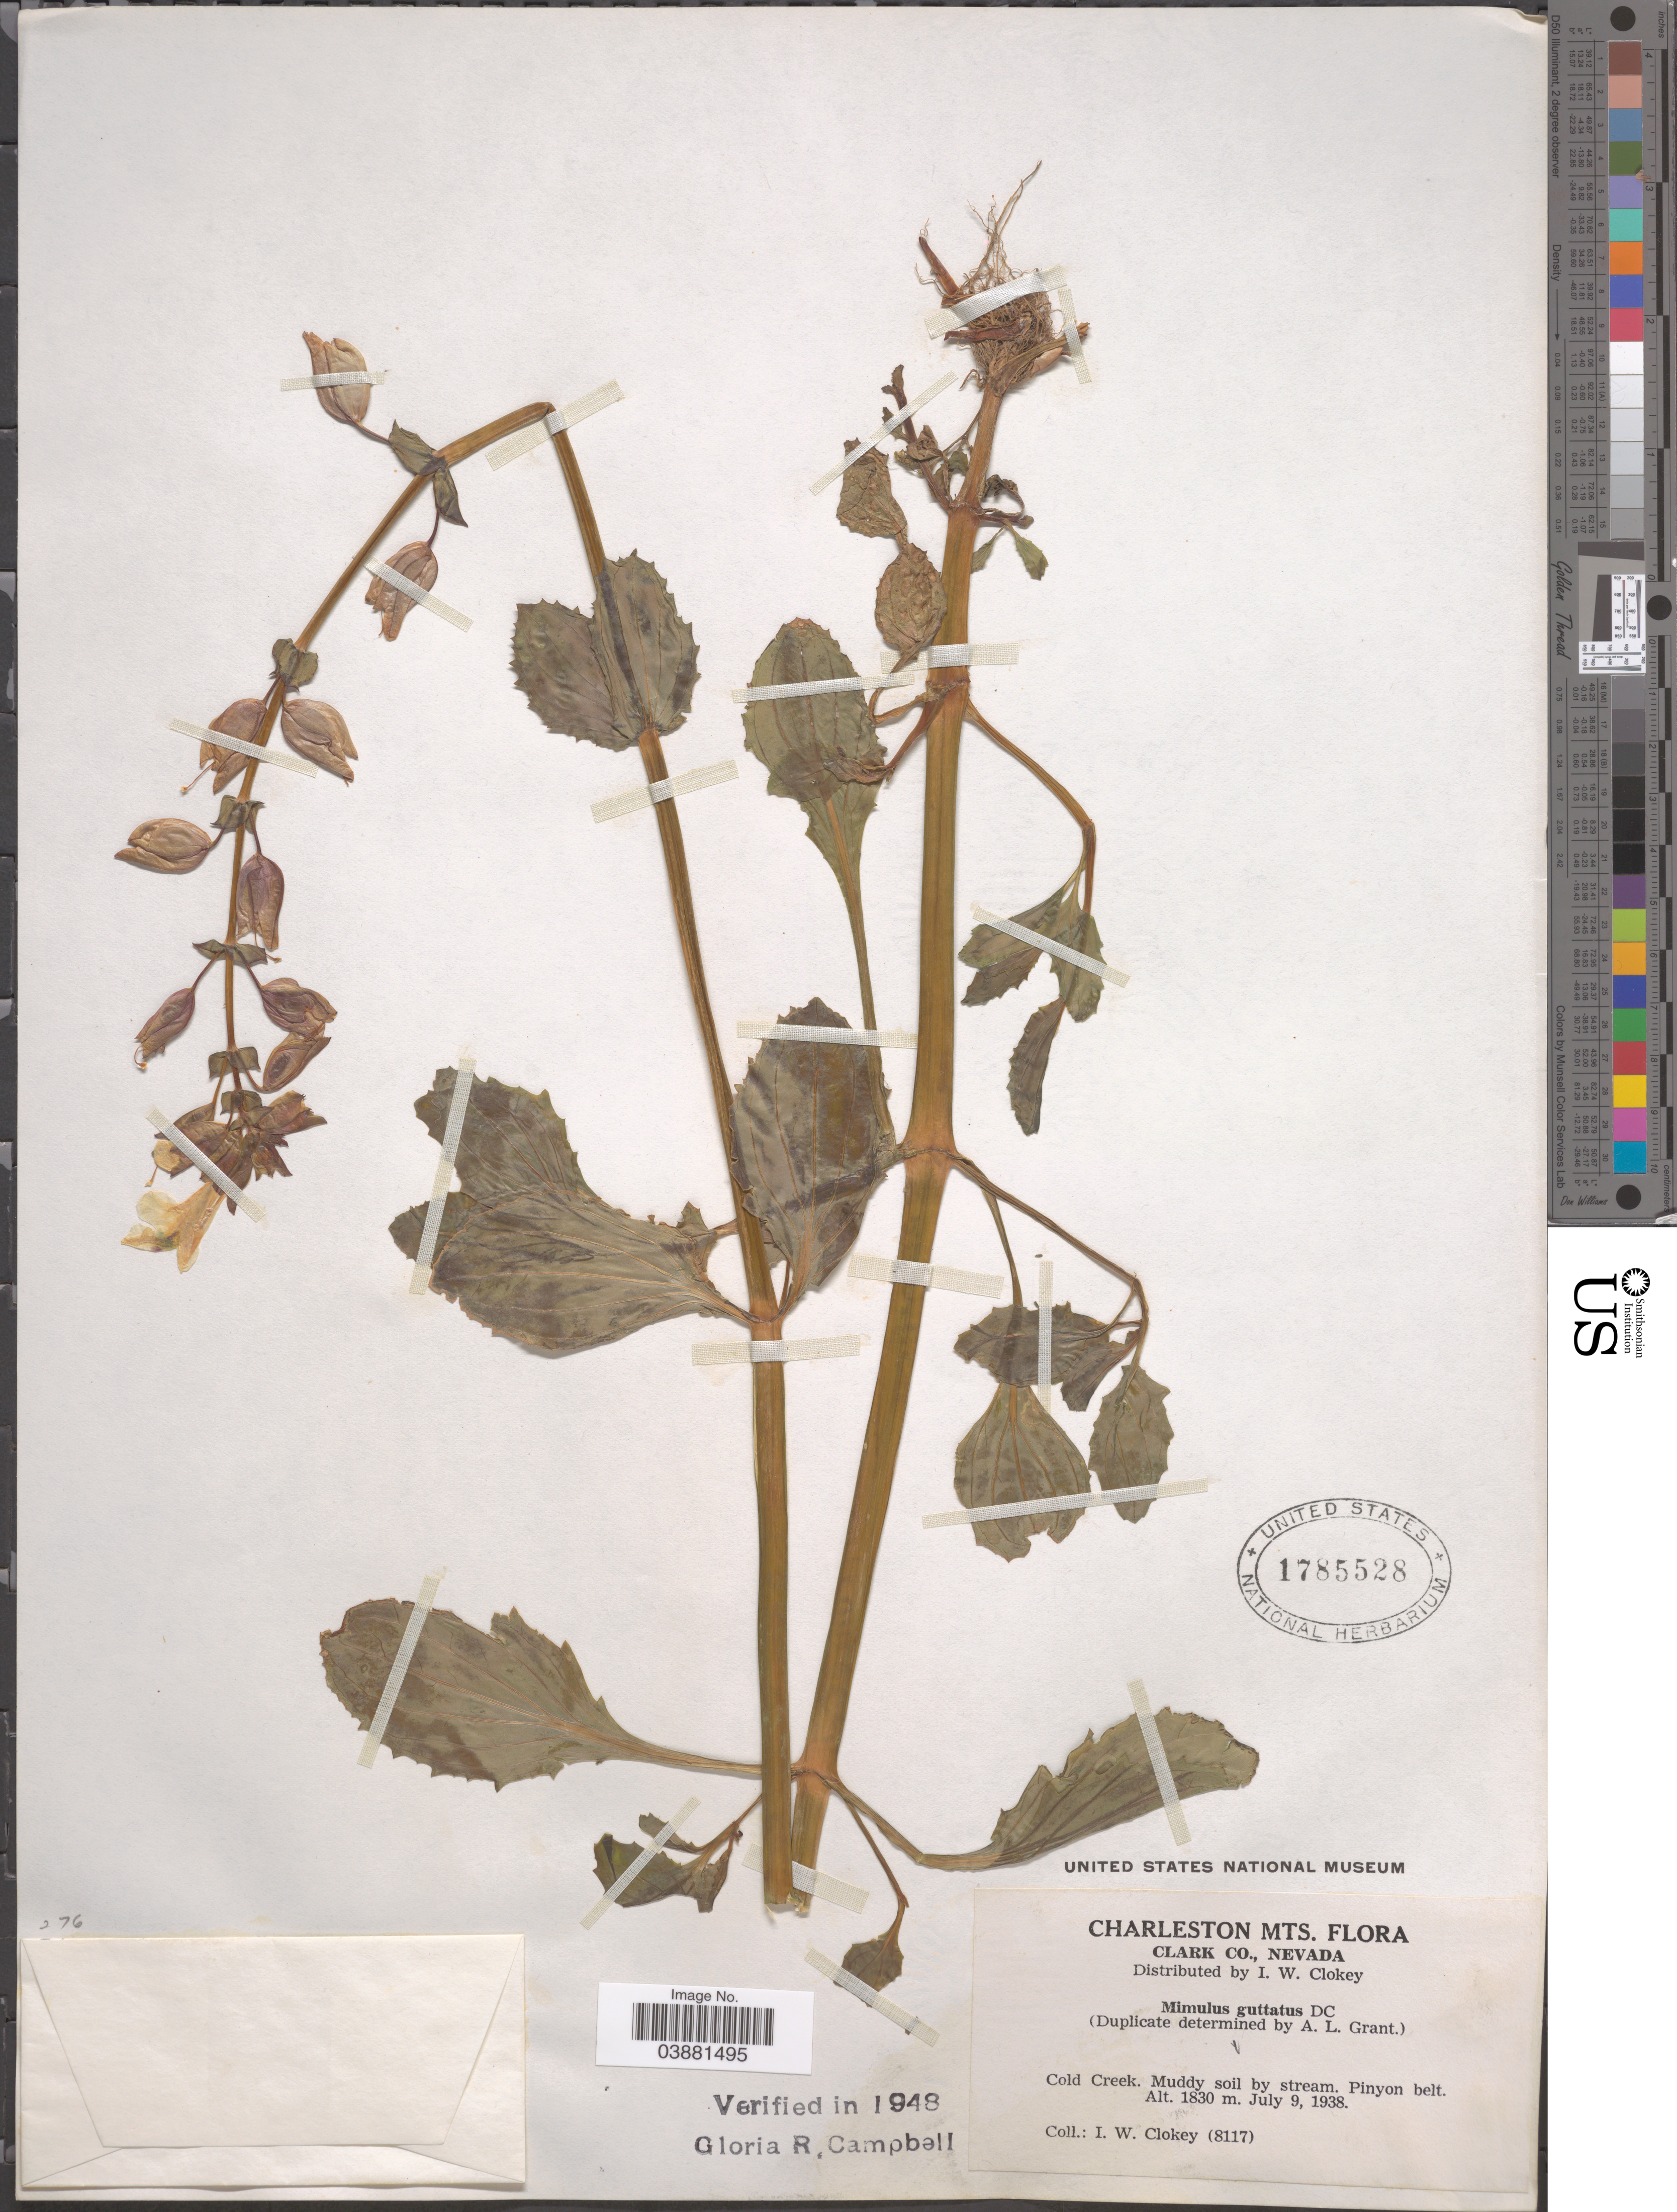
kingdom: Plantae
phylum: Tracheophyta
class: Magnoliopsida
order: Lamiales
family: Phrymaceae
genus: Mimulus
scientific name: Mimulus guttatus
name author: DC.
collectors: I. W. Clokey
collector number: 8117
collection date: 1938-07-09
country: United States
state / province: Nevada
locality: Charleston Mts. Clark Co. Cold Creek.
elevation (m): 1830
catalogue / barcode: US 1785528